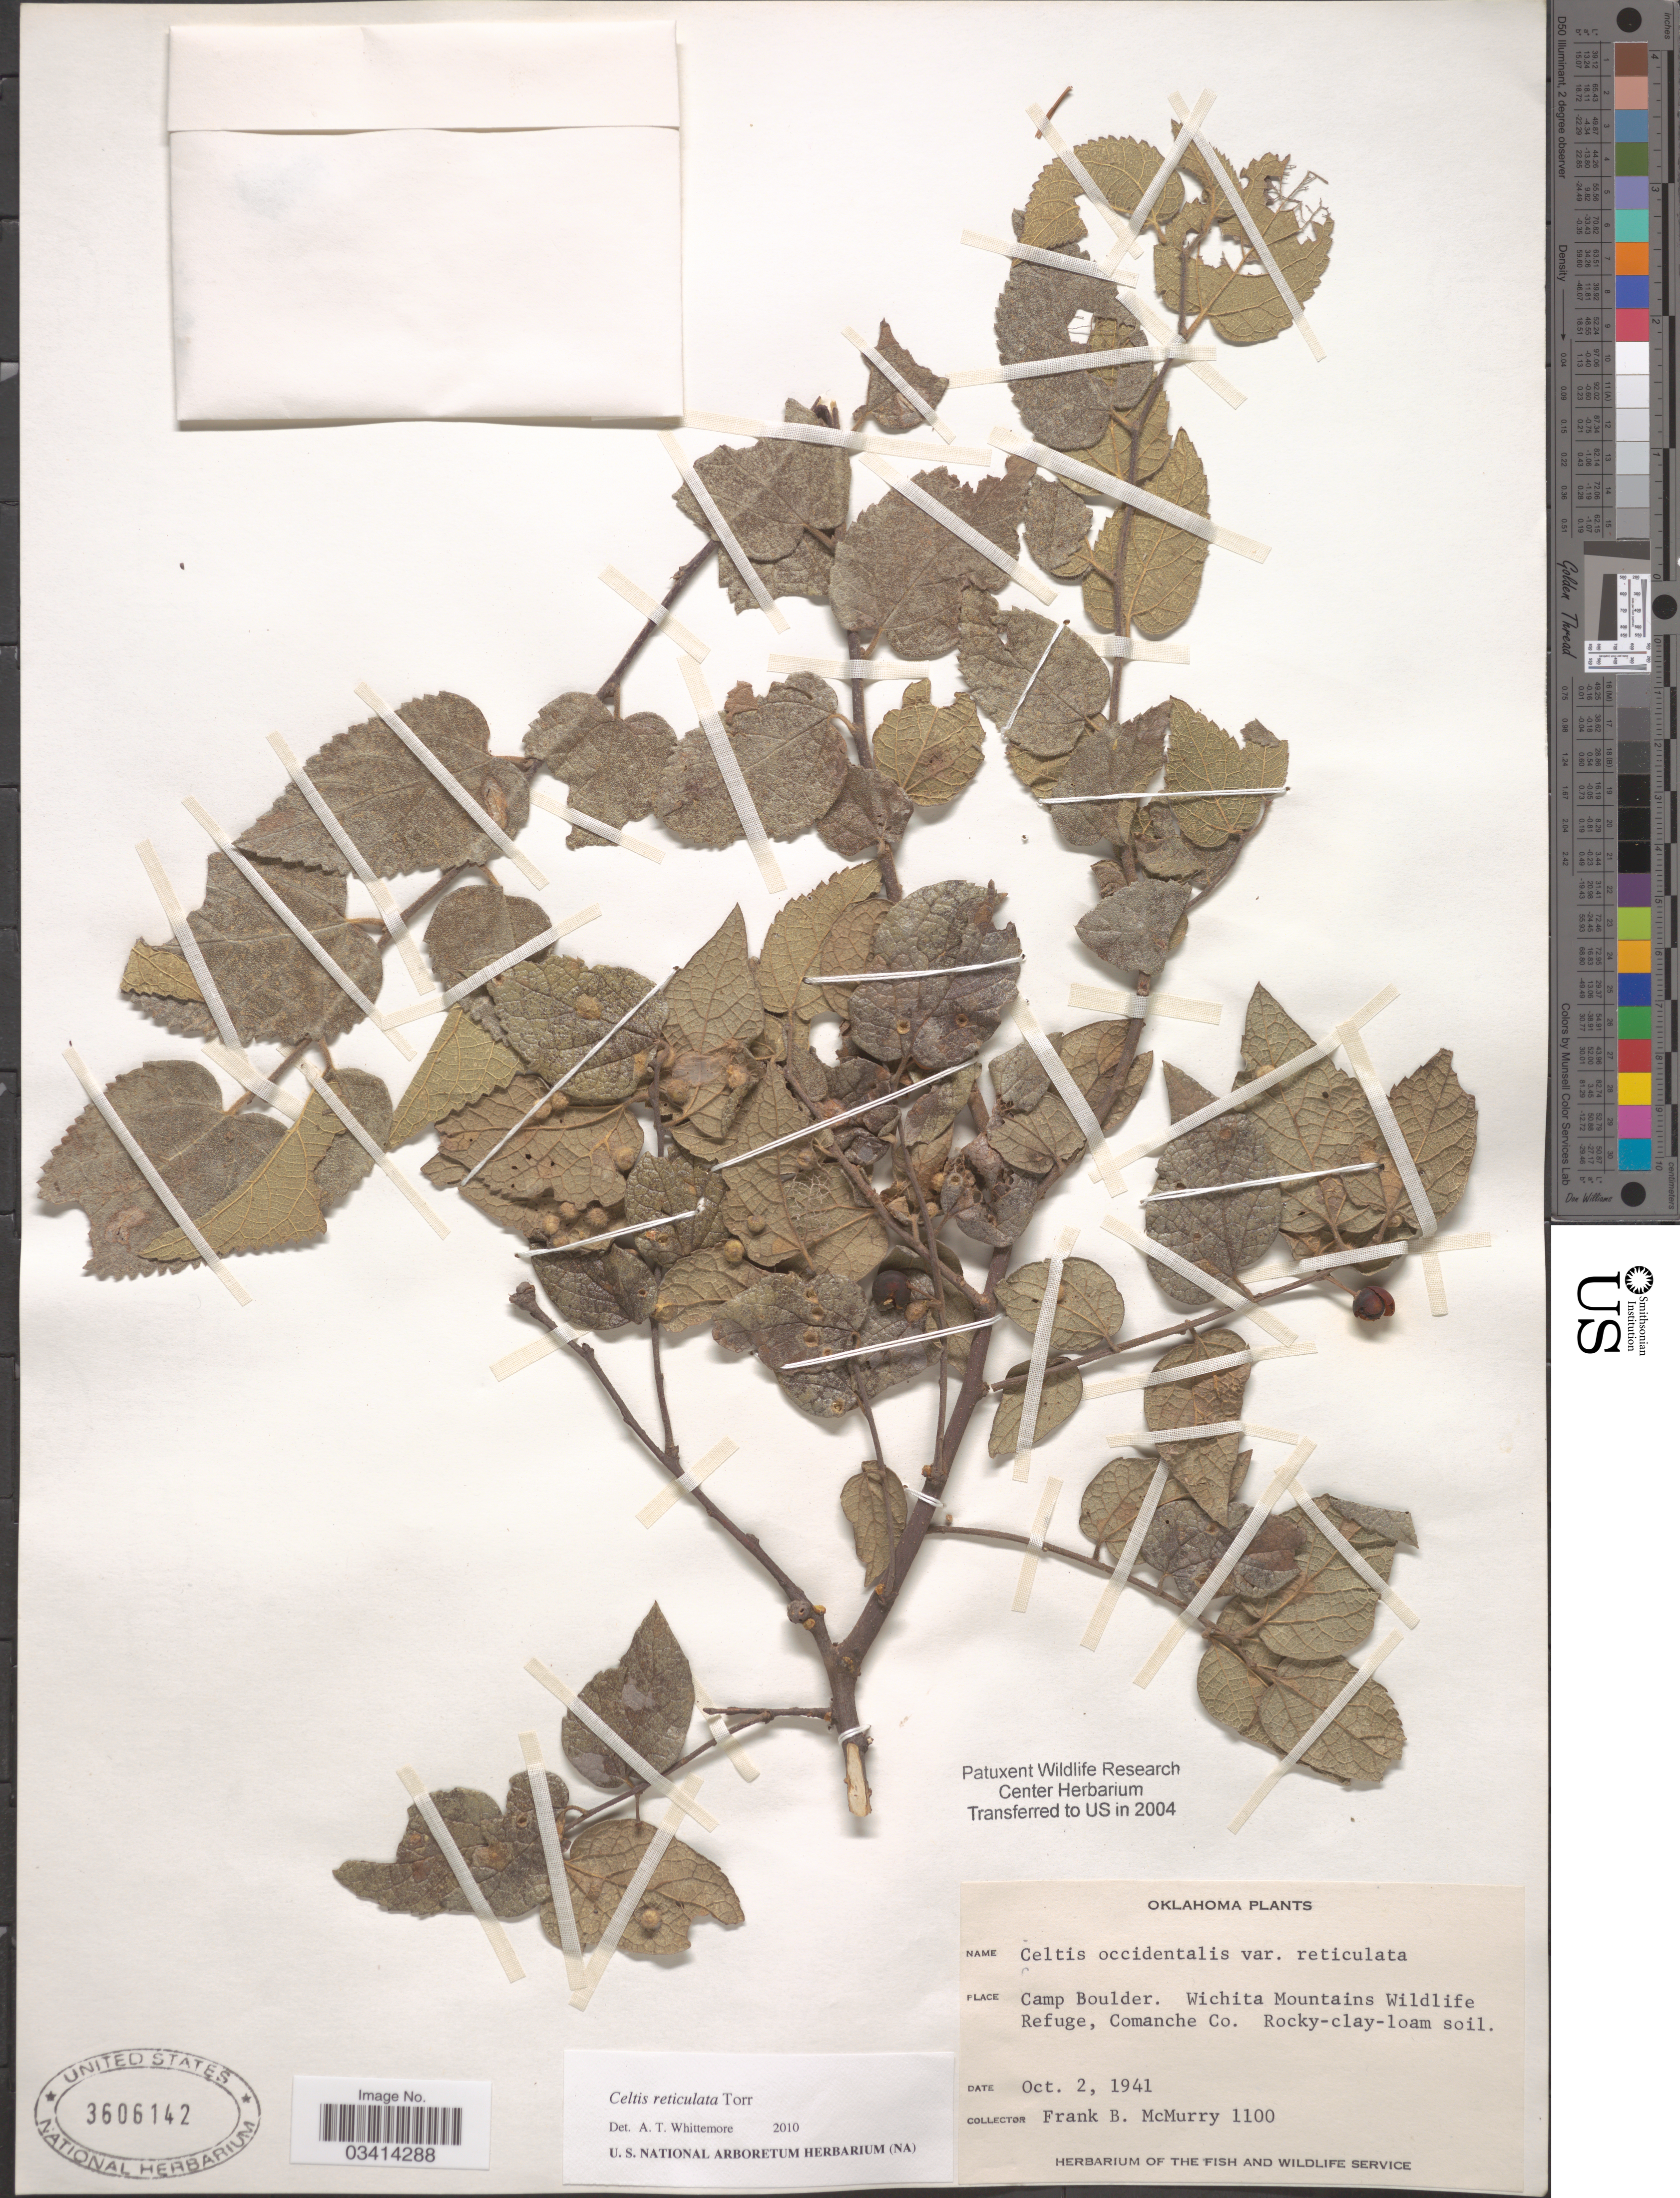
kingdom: Plantae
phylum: Tracheophyta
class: Magnoliopsida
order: Rosales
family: Cannabaceae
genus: Celtis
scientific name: Celtis reticulata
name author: Torr.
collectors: F. B. McMurry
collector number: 1100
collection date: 1941-10-02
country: United States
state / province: Oklahoma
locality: Camp Boulder. Wichita Mountains Wildlife Refuge, Comanche Co.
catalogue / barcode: US 3606142